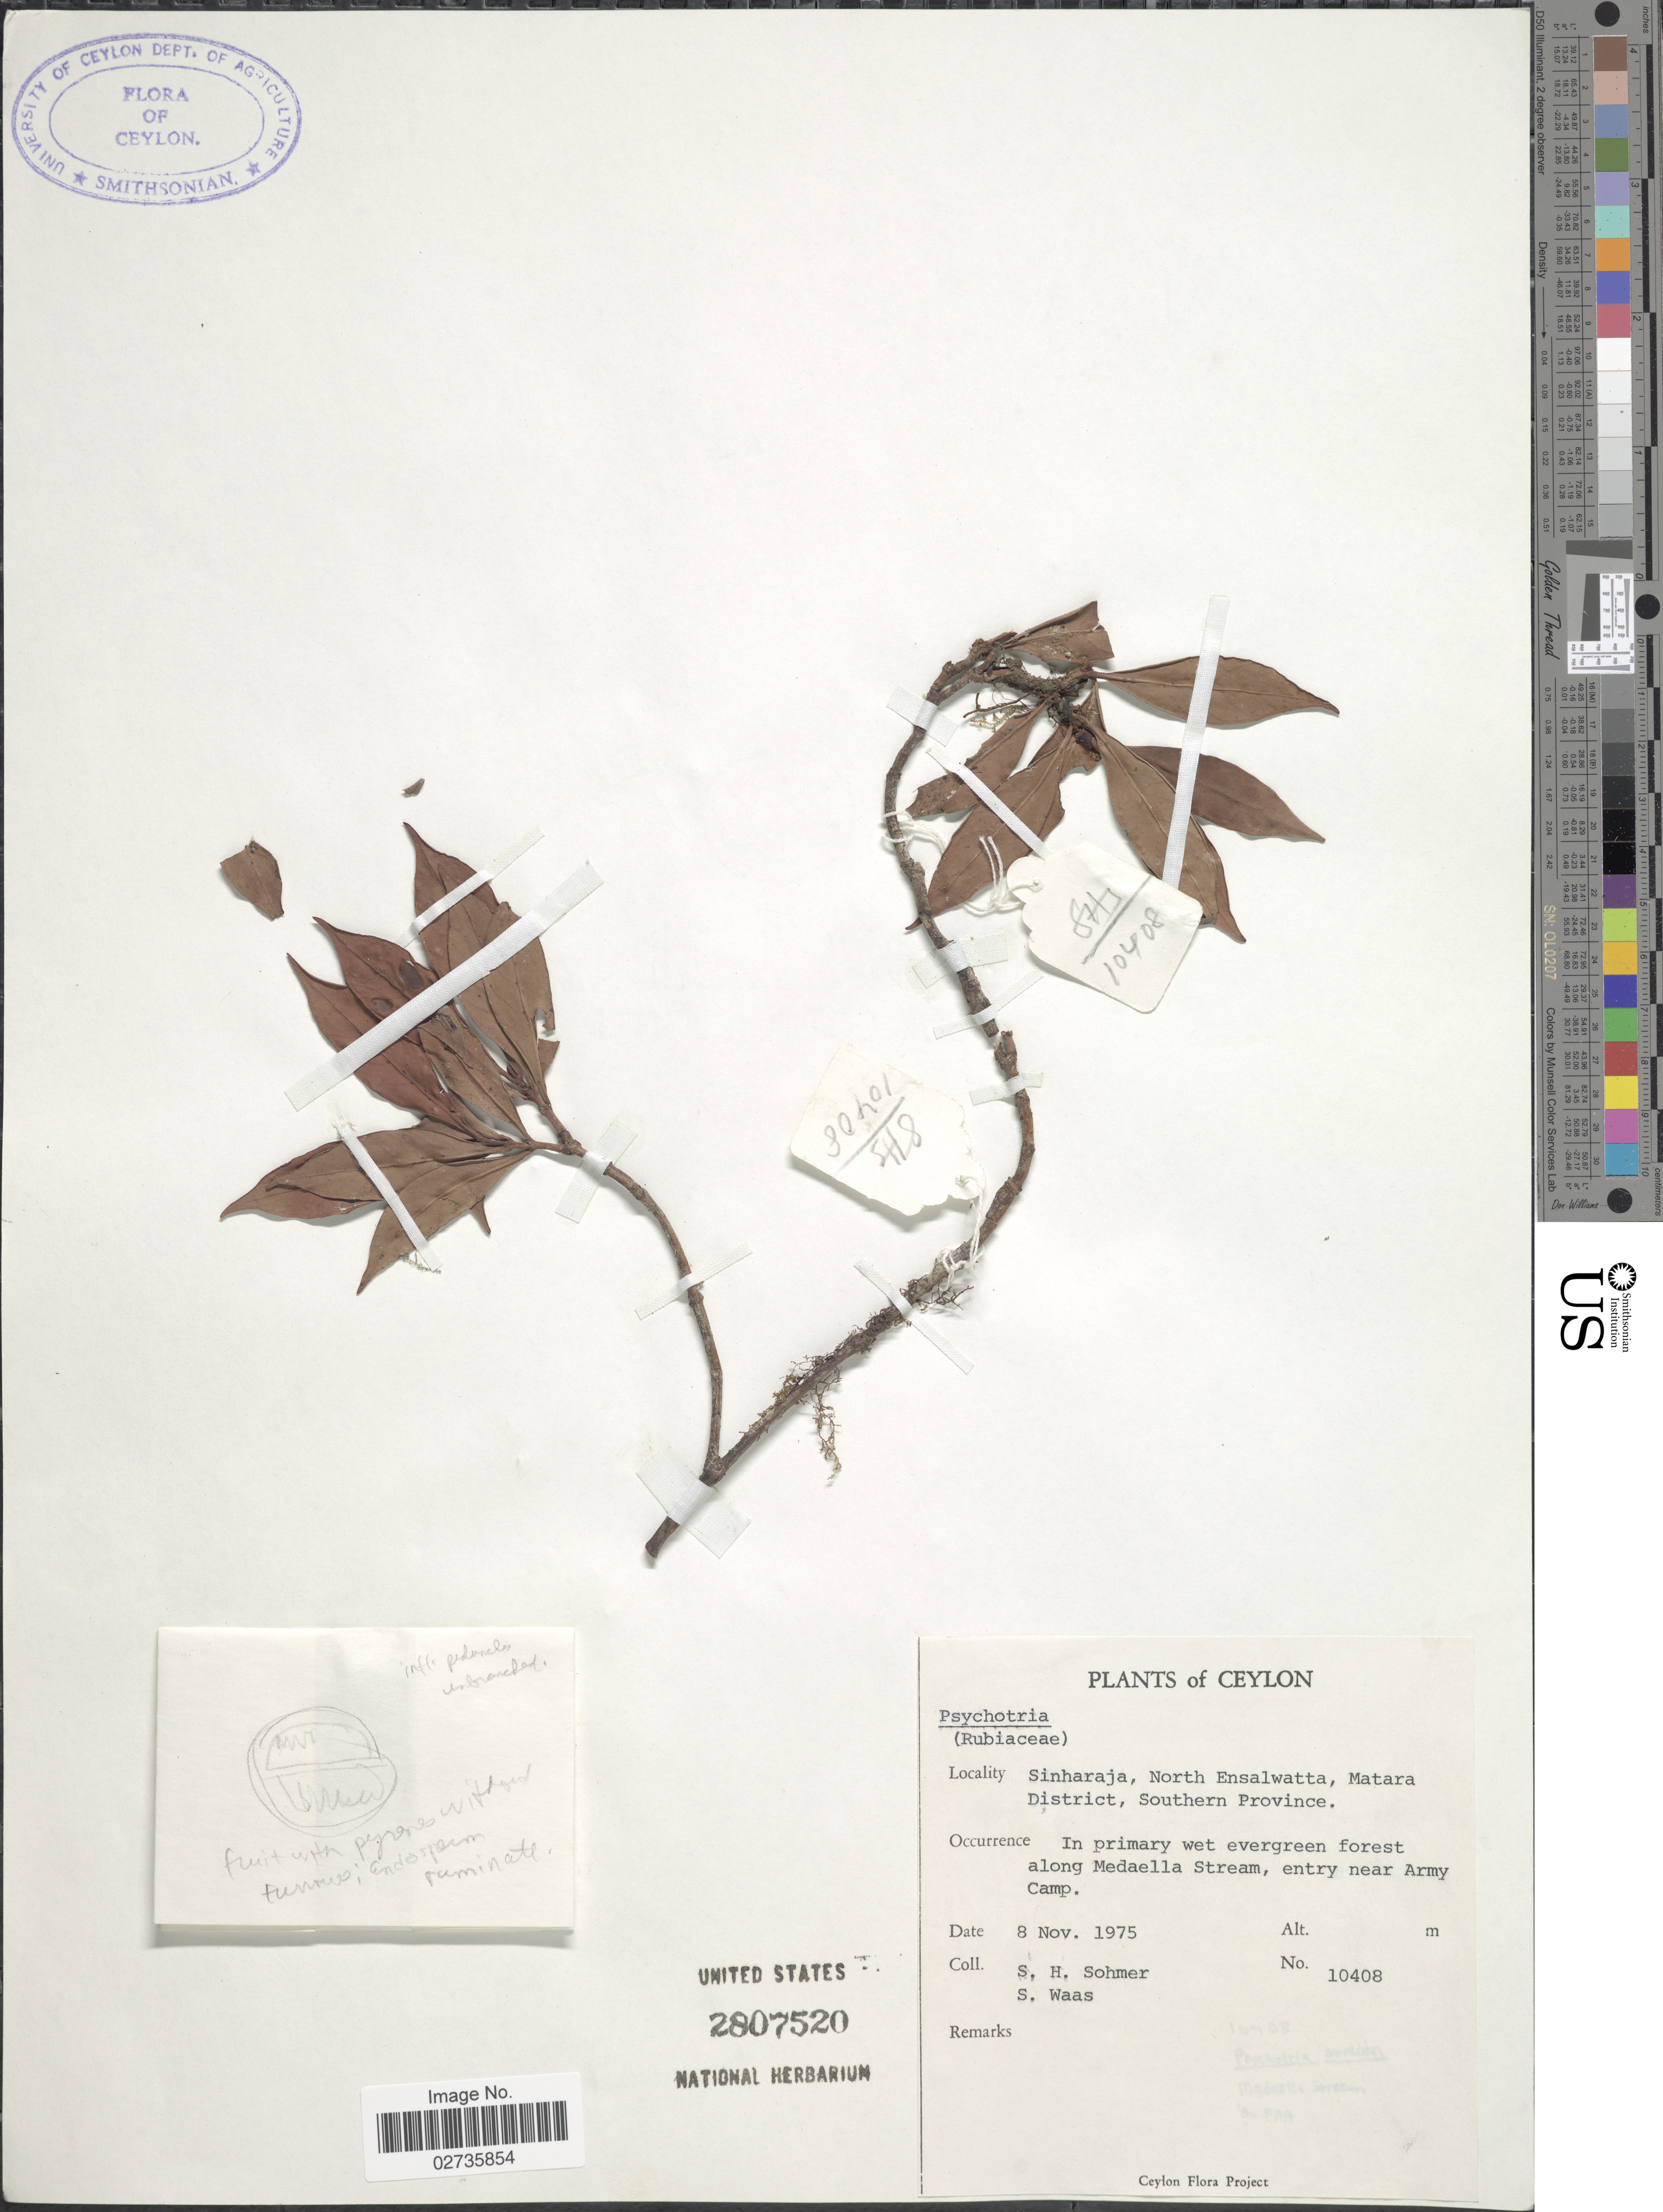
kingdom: Plantae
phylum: Tracheophyta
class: Magnoliopsida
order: Gentianales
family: Rubiaceae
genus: Psychotria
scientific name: Psychotria sp.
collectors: S. H. Sohmer & S. Waas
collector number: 10408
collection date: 1975-11-08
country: Sri Lanka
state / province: Southern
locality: Ceylon, Sinharaja, North Ensalwatta, Matara District; In primary wet evergreen forest along Medaella Stream, entry near Army Camp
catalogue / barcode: US 2807520